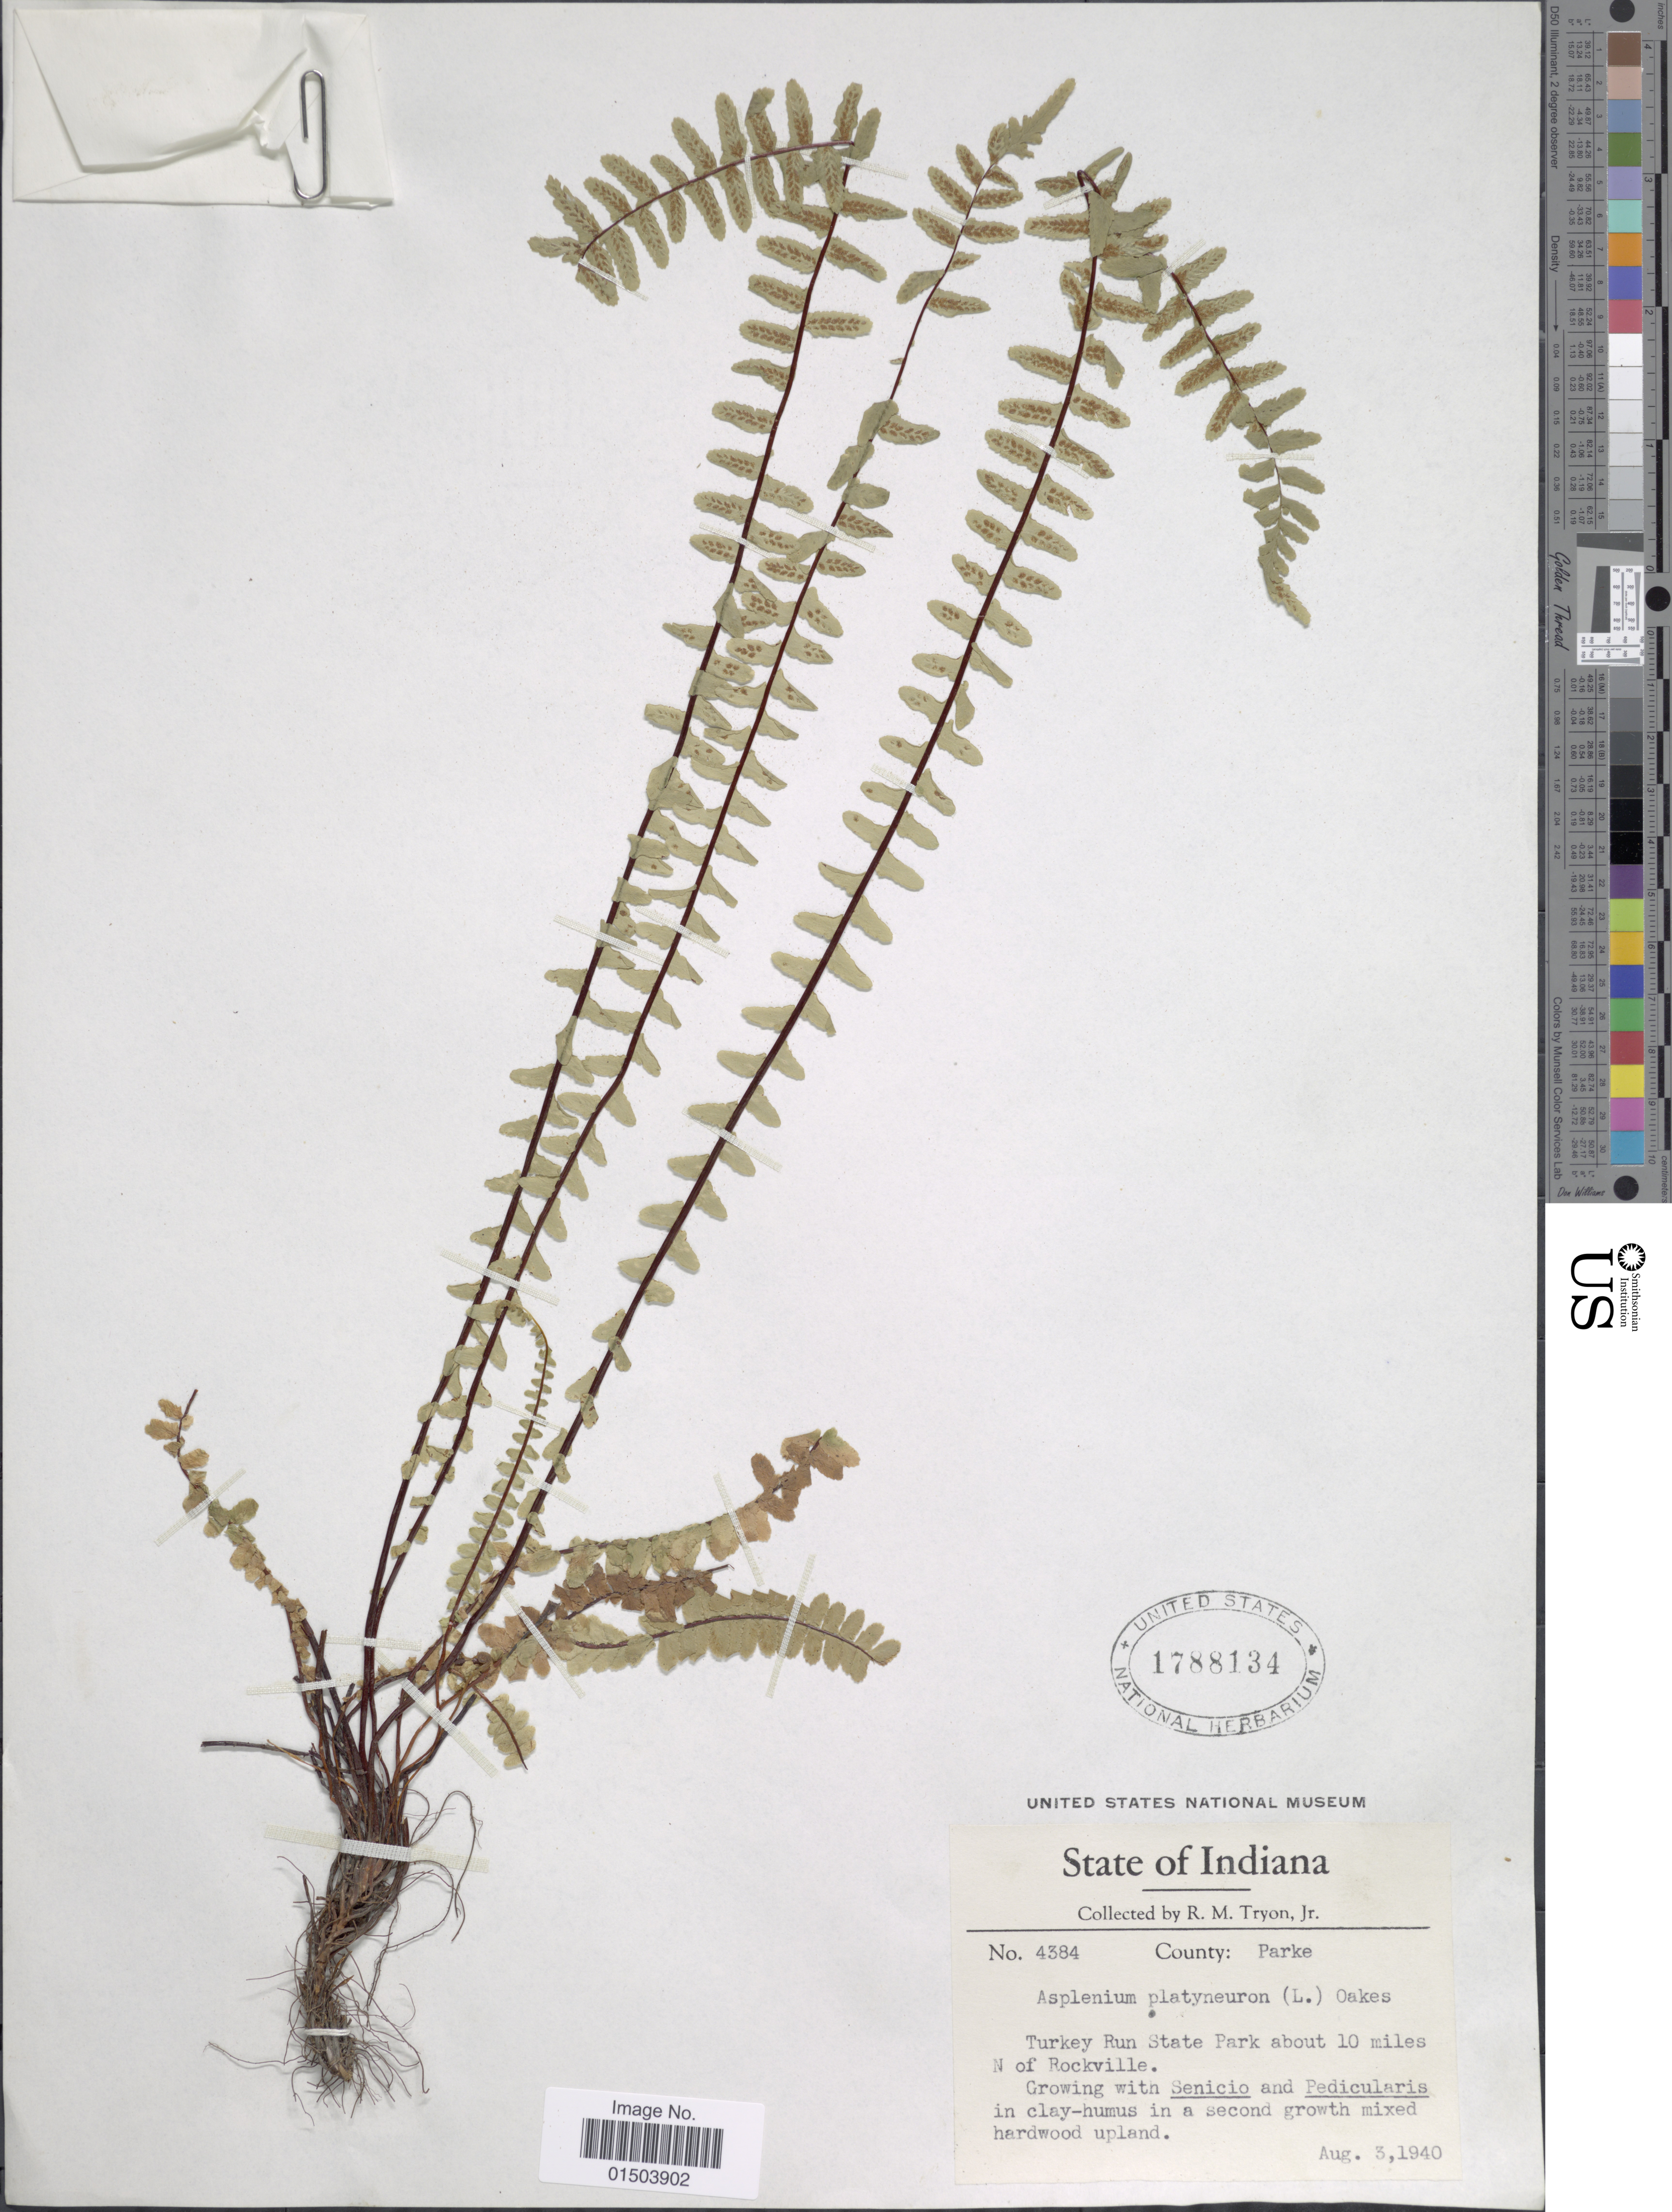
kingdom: Plantae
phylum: Tracheophyta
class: Polypodiopsida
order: Polypodiales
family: Aspleniaceae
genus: Asplenium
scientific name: Asplenium platyneuron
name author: (L.) Britton, Stearns & Poggenb.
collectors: R. M. Tryon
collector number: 4384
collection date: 1940-08-03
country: United States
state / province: Indiana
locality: Turkey Run State Park about 10 miles N of Rockville.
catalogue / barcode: US 1788134